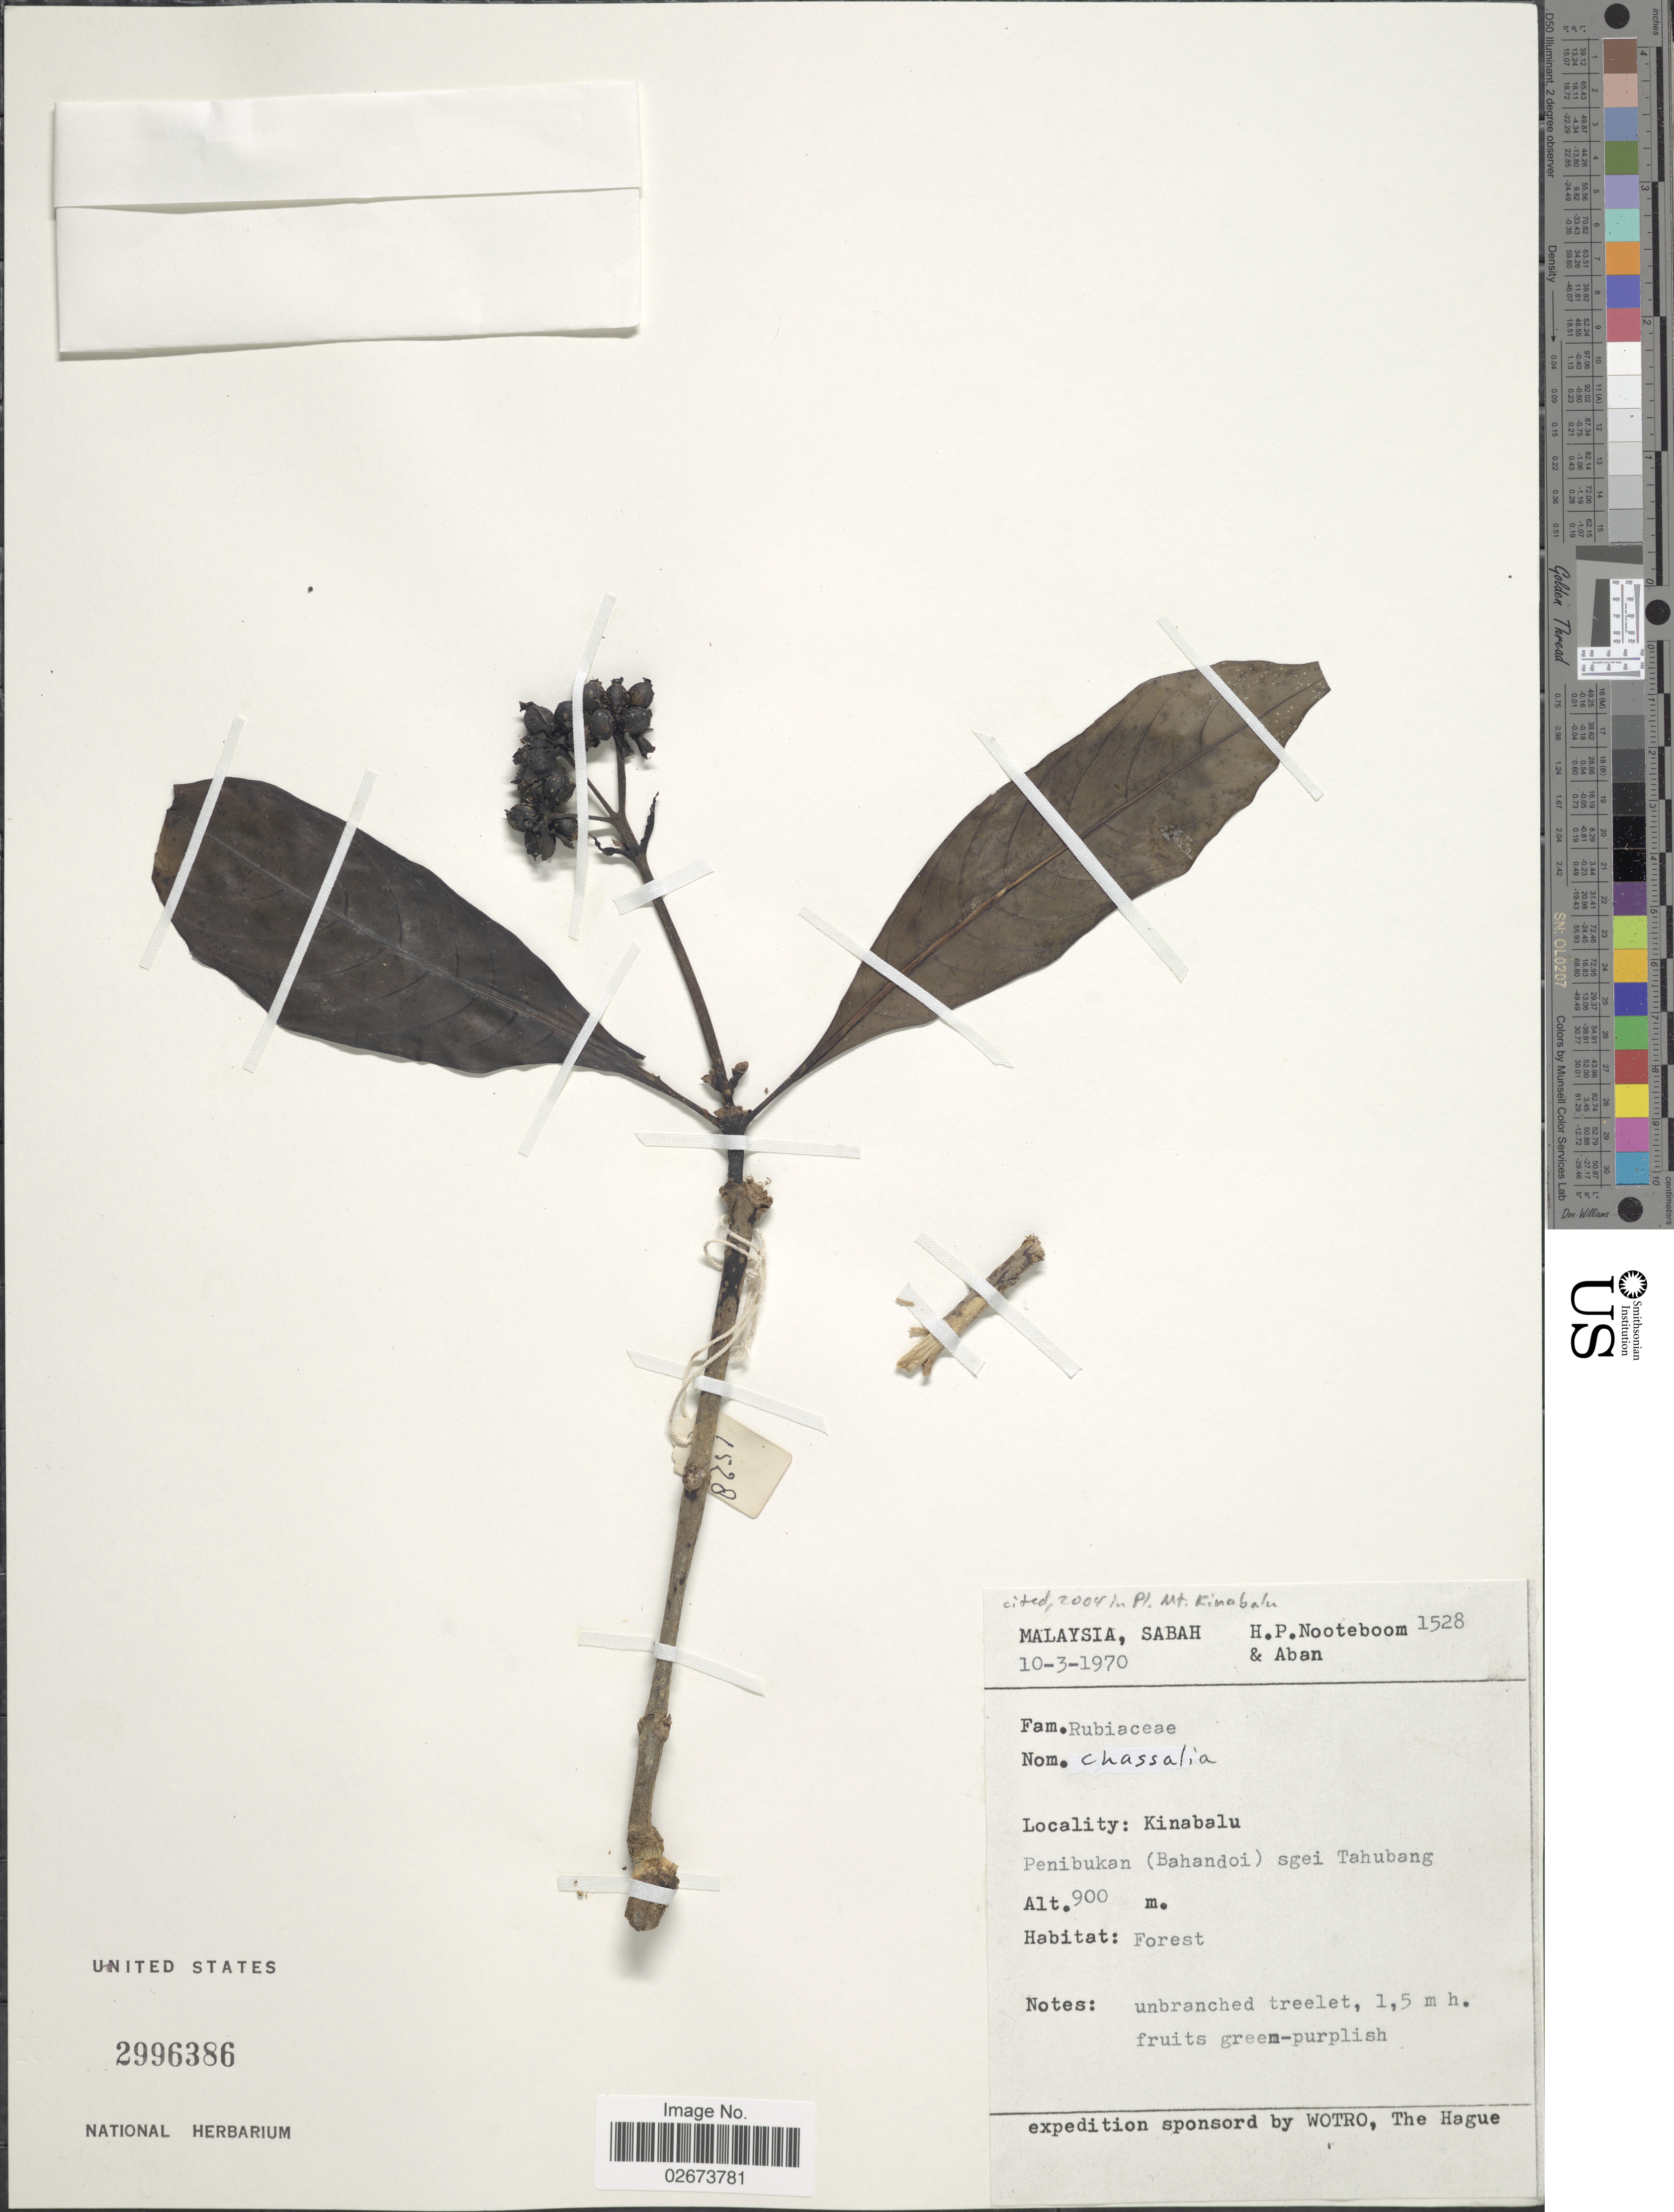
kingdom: Plantae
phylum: Tracheophyta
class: Magnoliopsida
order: Gentianales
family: Rubiaceae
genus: Chassalia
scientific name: Chassalia sp.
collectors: H. P. Nooteboom & -- Aban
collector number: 1528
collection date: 1970-03-10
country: Malaysia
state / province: Sabah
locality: Kinabalu, Penibukan (Bahandoi) sgei Tahubang.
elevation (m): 900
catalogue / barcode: US 2996386